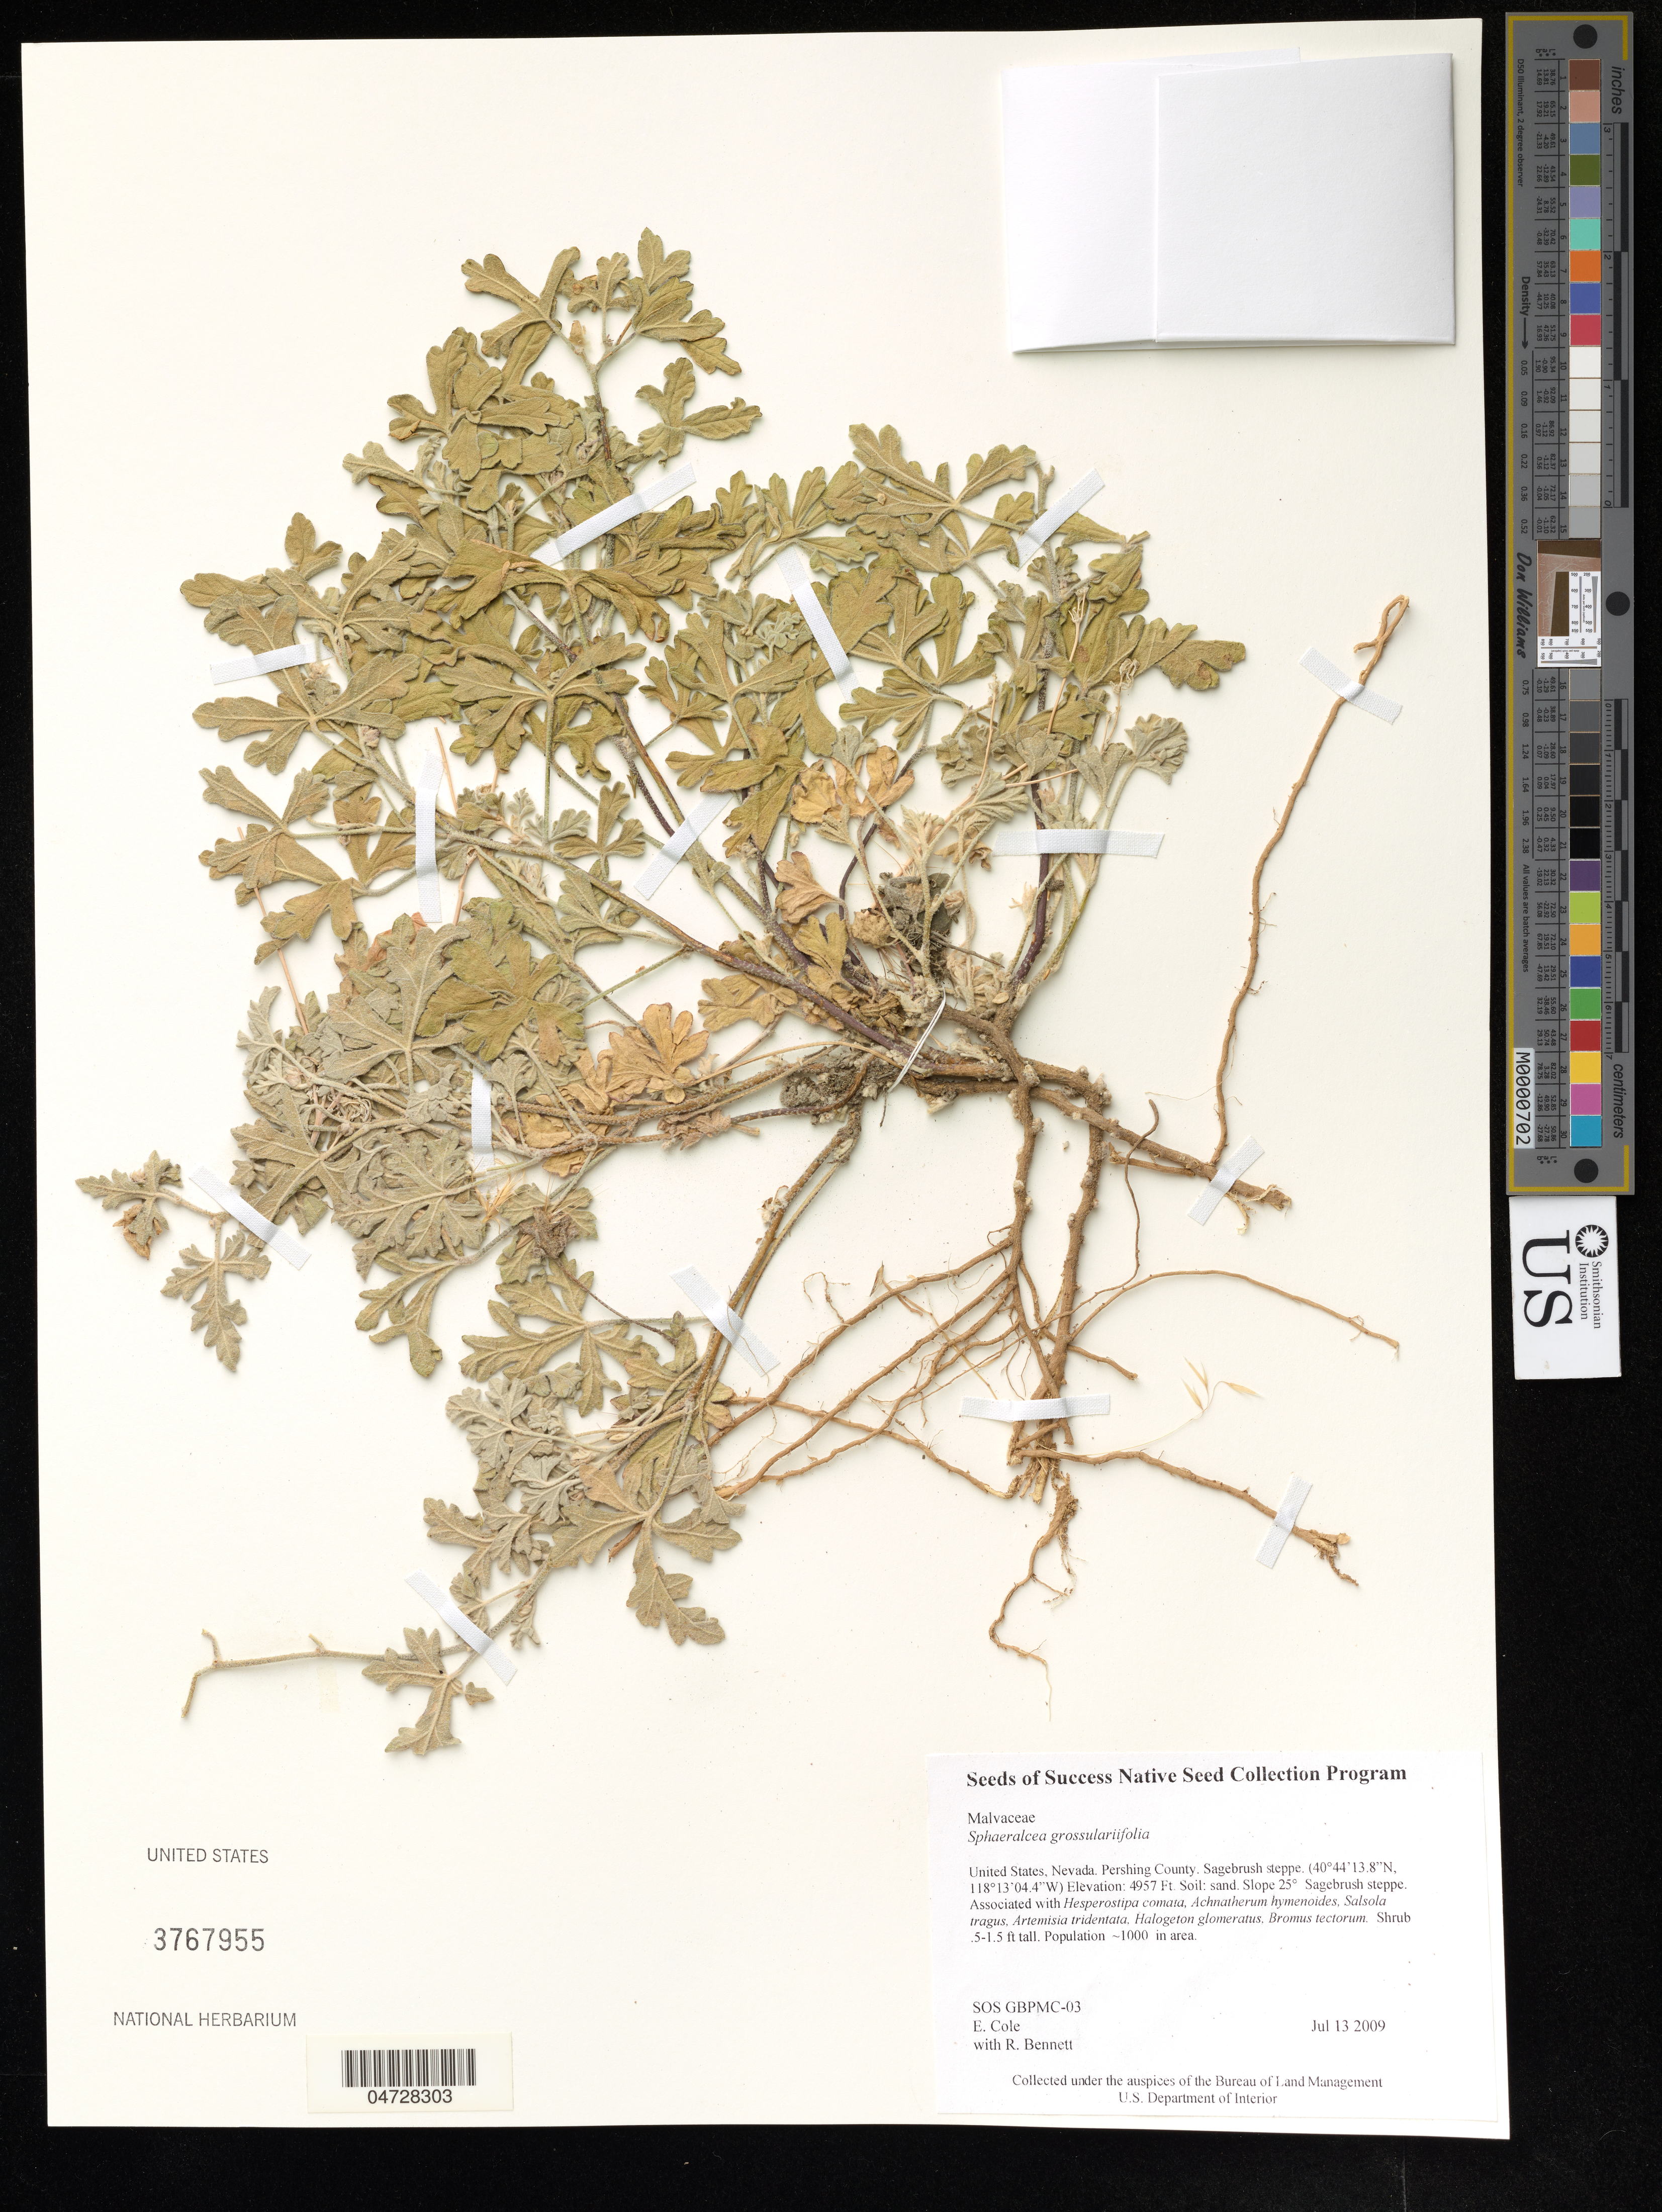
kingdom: Plantae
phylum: Tracheophyta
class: Magnoliopsida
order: Malvales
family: Malvaceae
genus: Sphaeralcea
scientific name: Sphaeralcea grossulariifolia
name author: (Hook. & Arn.) Rydb.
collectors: E. Cole & R. Bennett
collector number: SOS GBPMC-03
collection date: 2009-07-13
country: United States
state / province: Nevada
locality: Pershing County, Sagebrush steppe.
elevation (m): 1511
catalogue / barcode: US 3767955